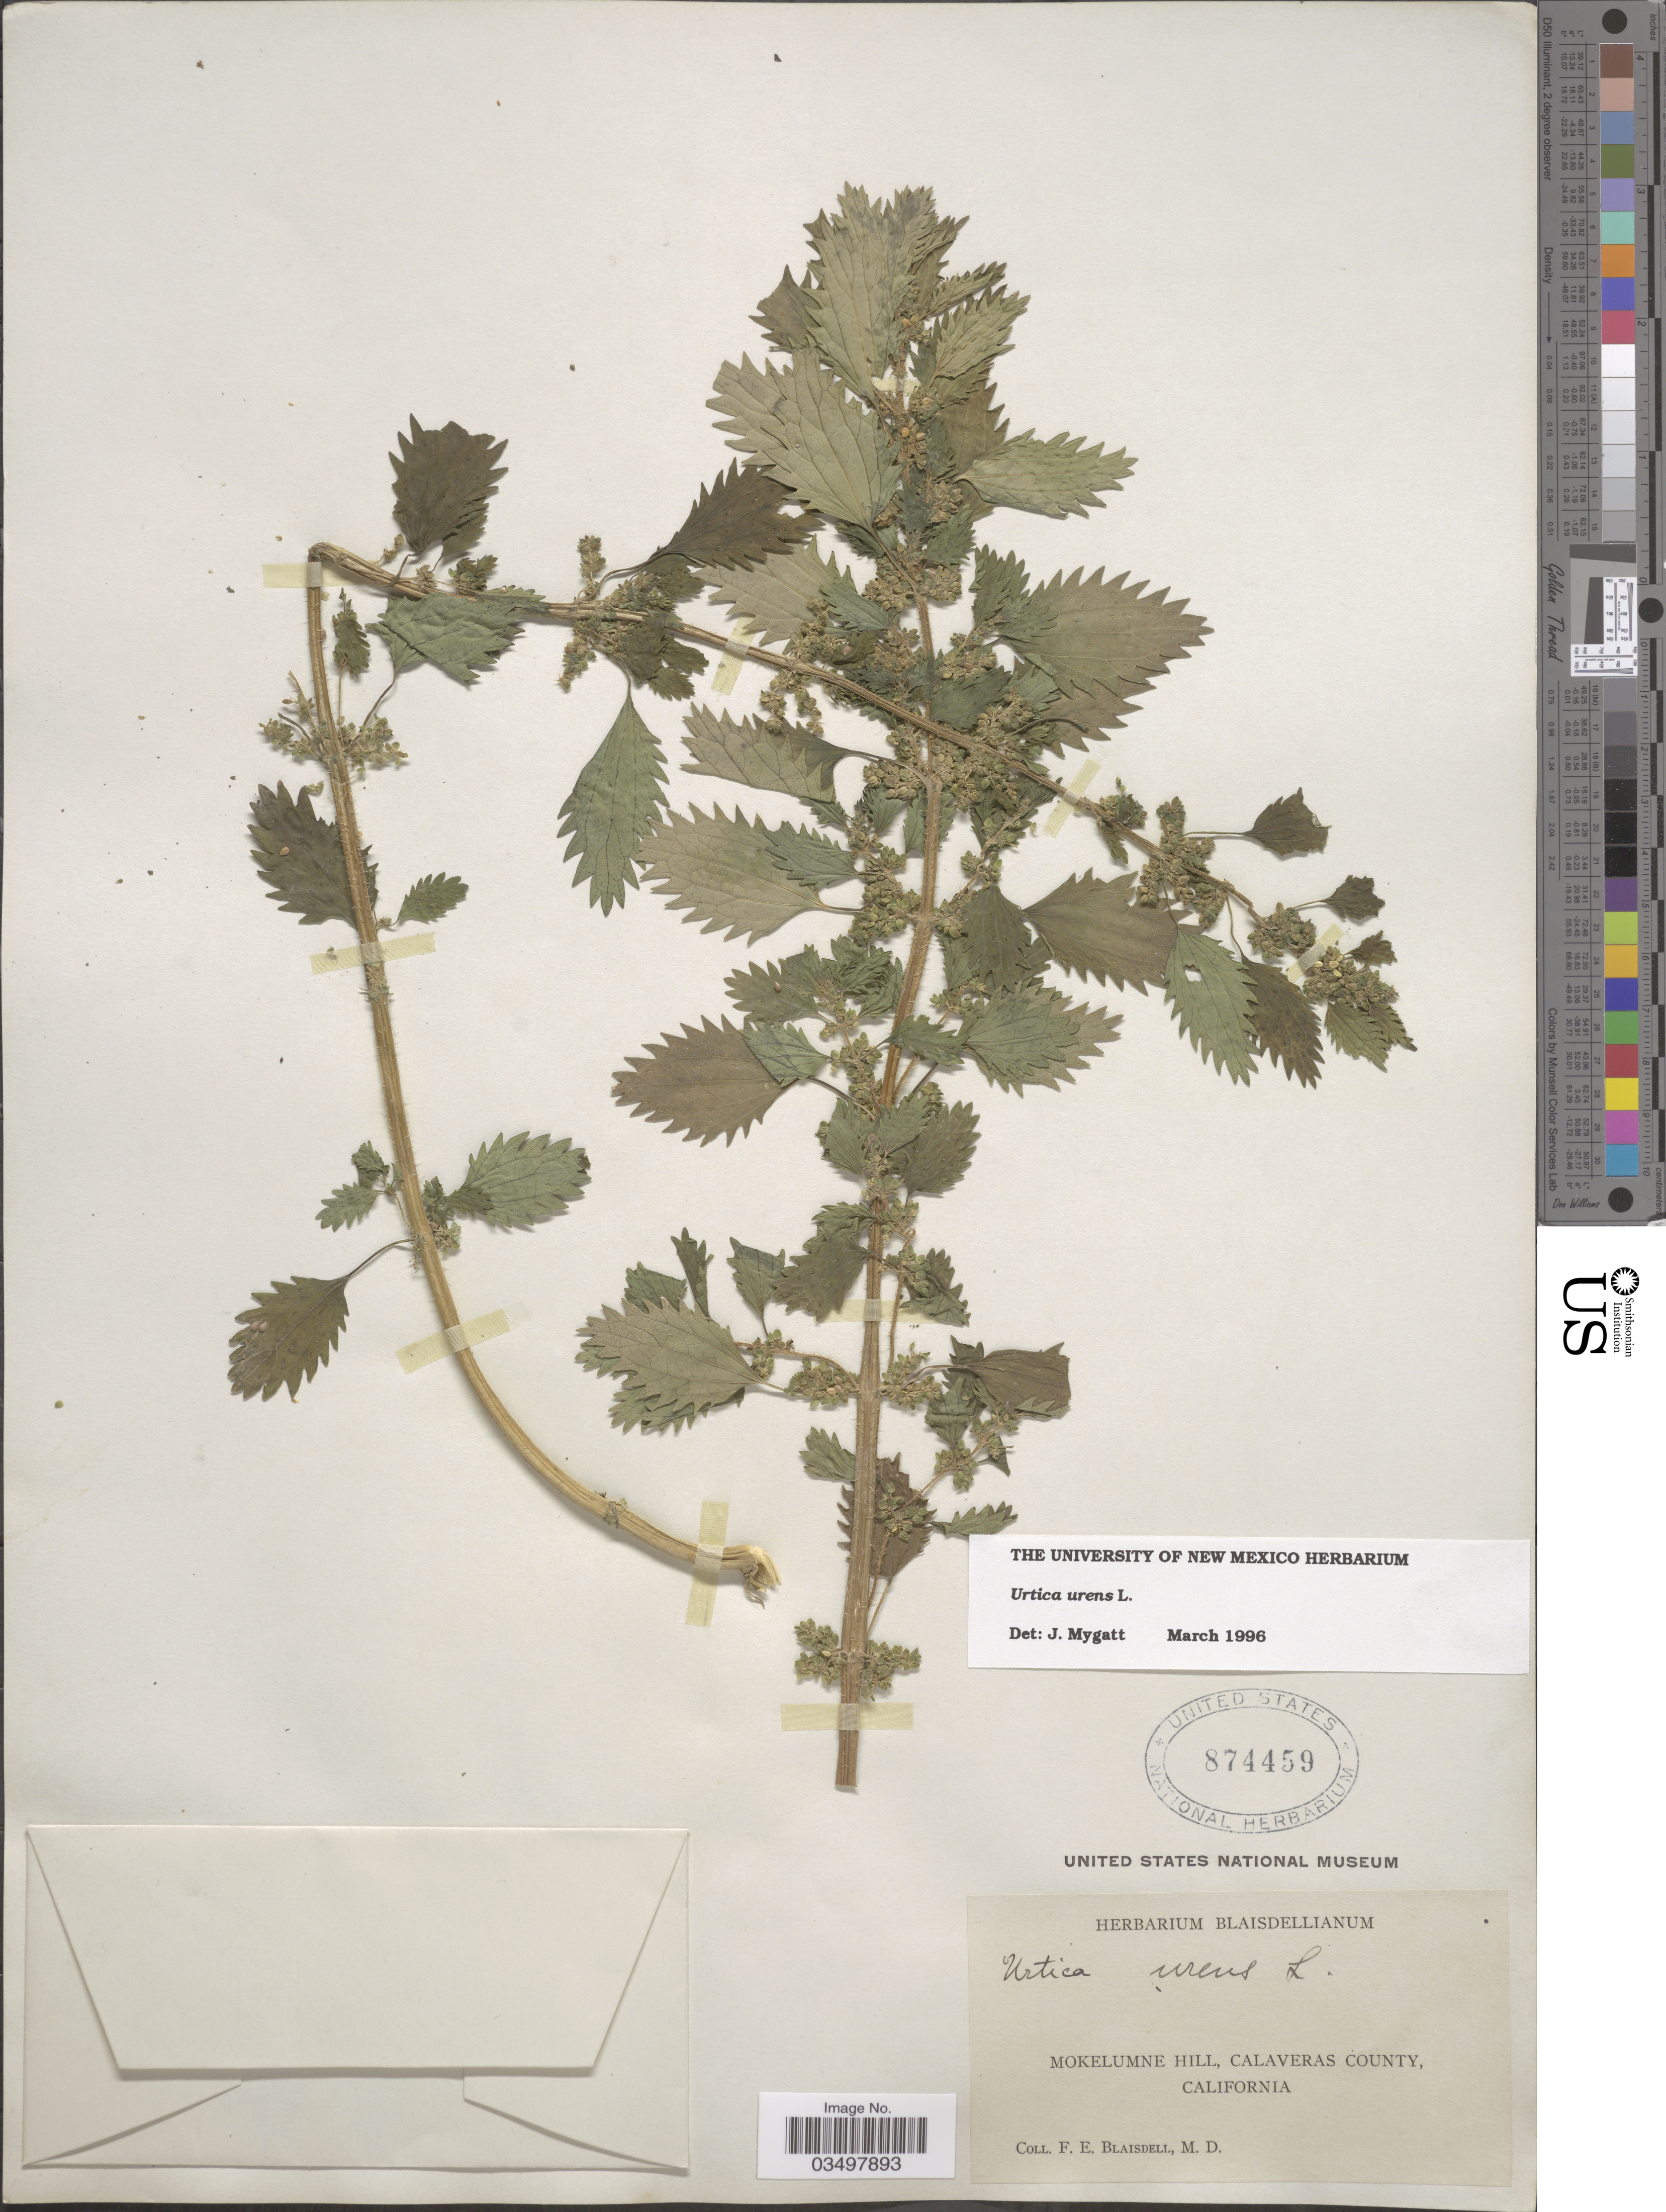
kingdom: Plantae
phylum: Tracheophyta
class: Magnoliopsida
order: Rosales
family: Urticaceae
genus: Urtica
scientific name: Urtica urens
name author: L.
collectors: F. Blaisdell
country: United States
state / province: California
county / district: Calaveras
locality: Mokelumne Hill, Calaveras County.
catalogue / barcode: US 874459